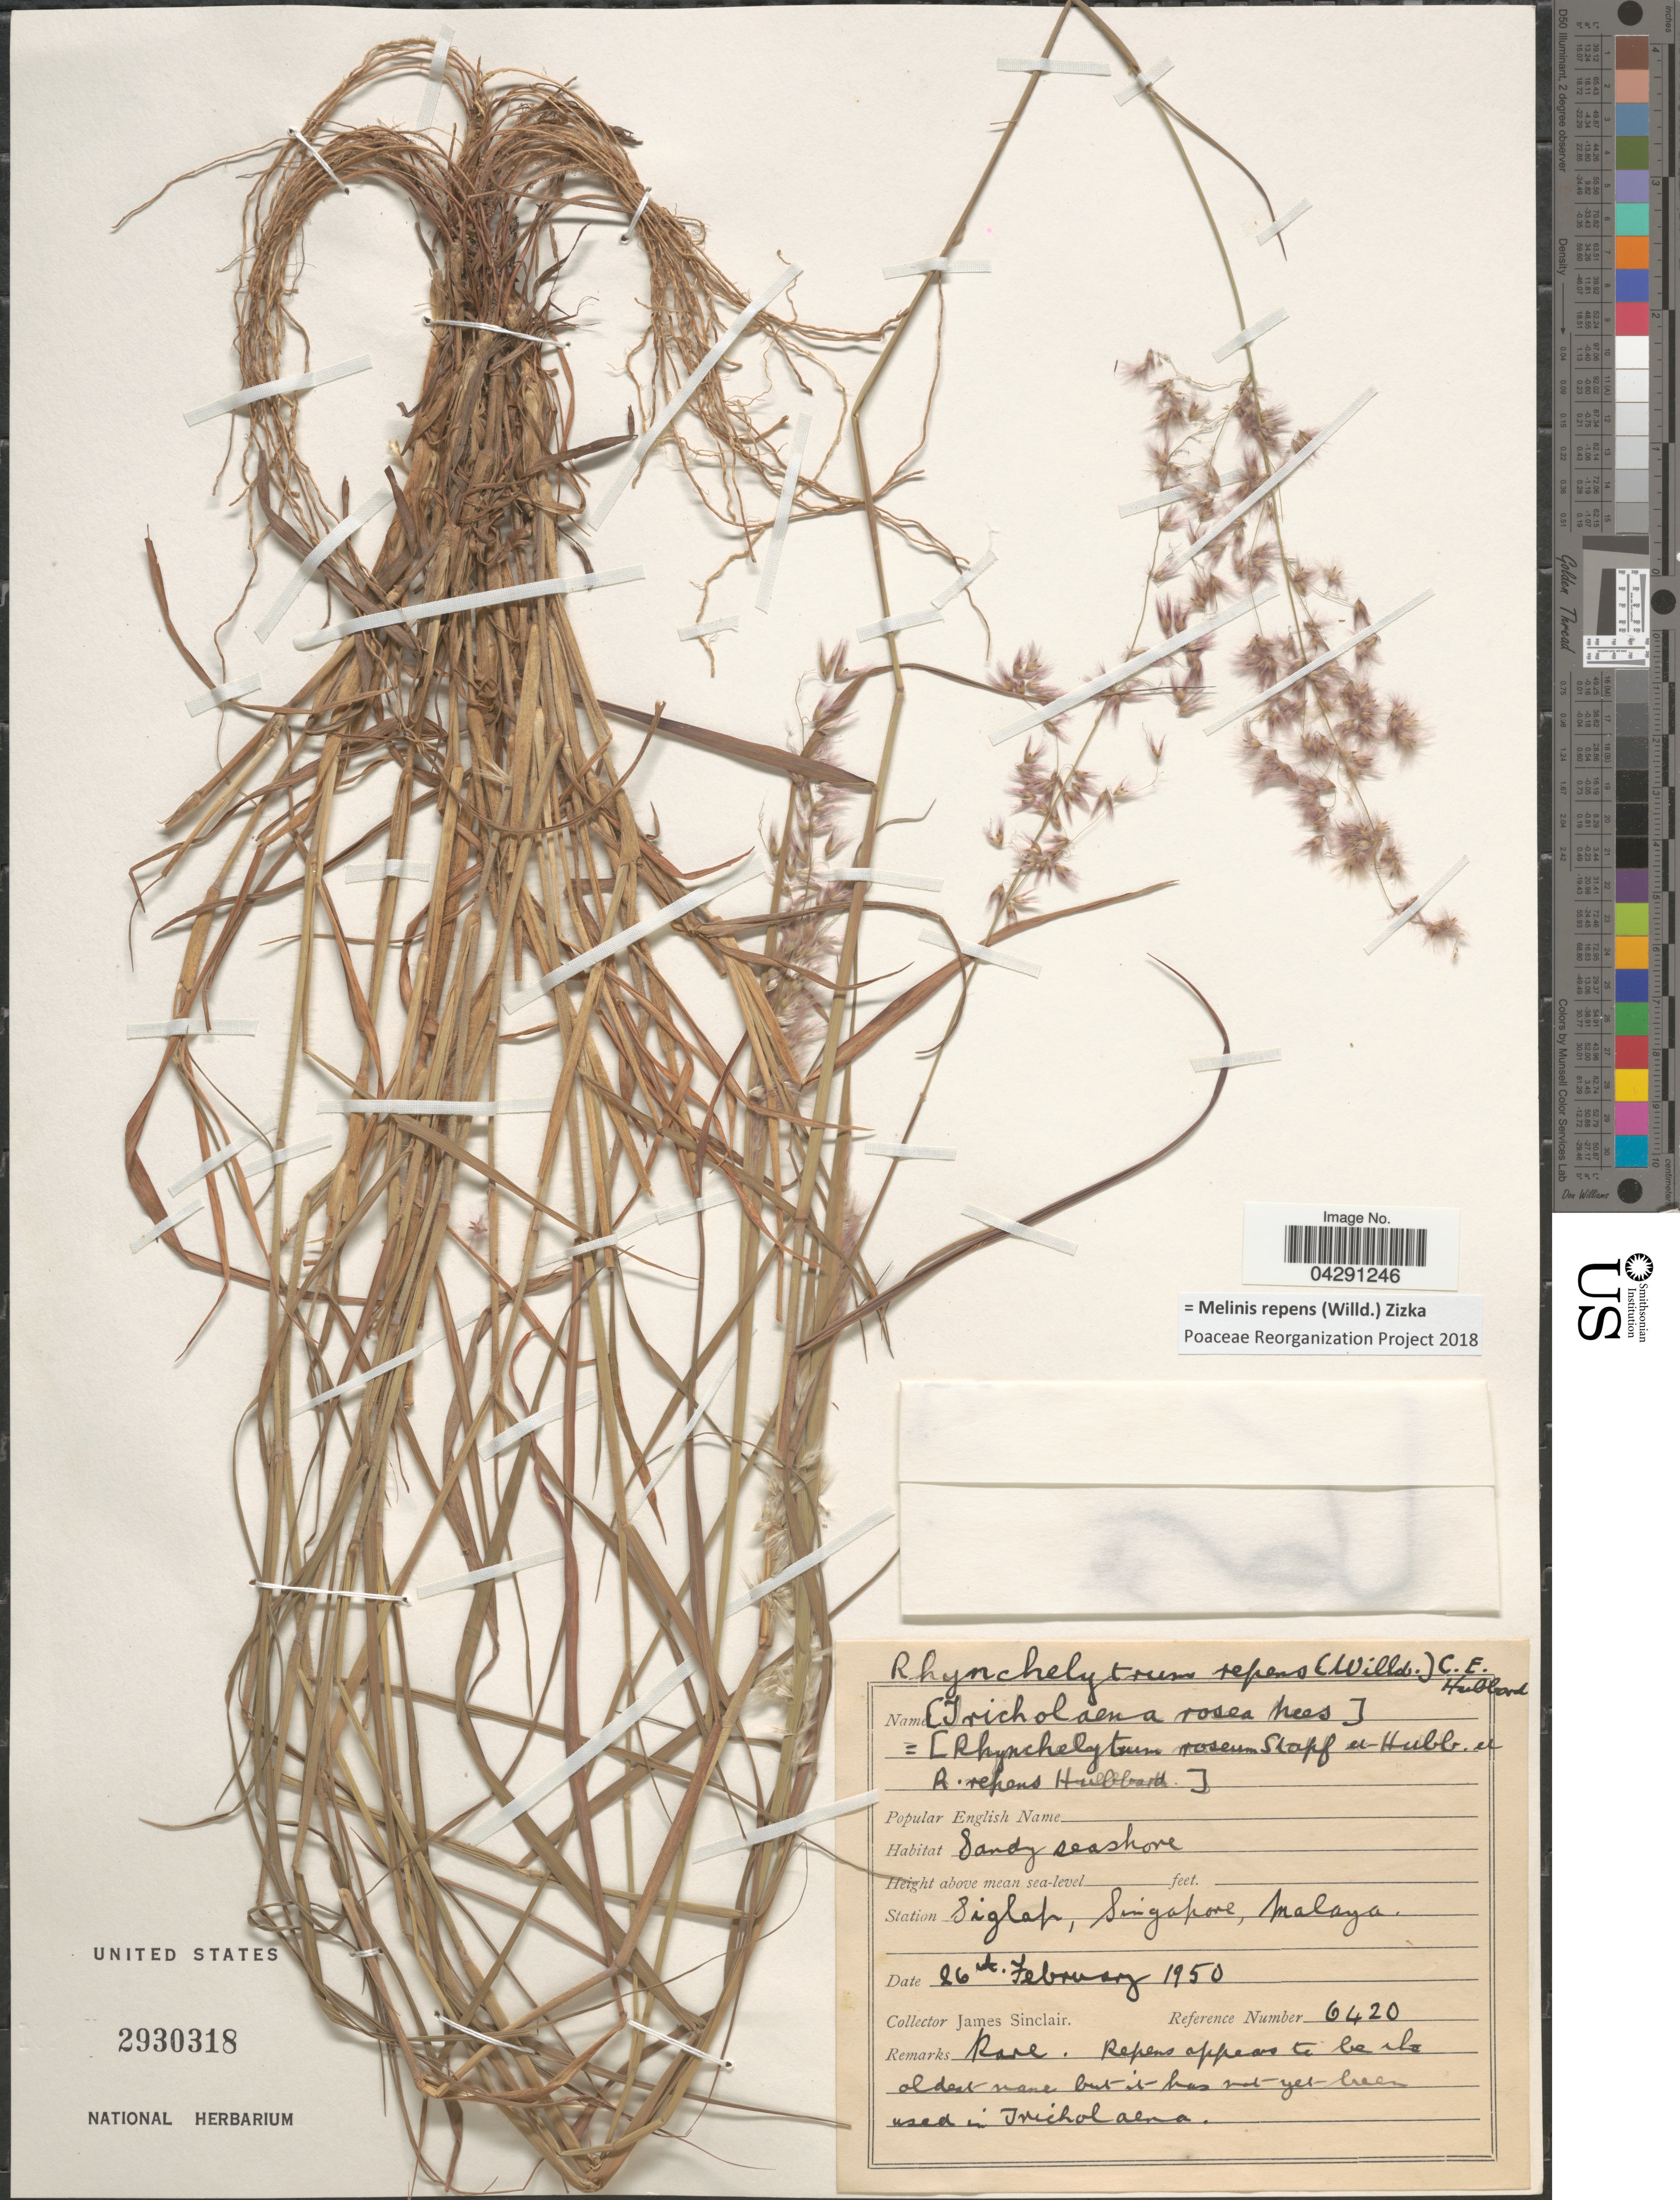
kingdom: Plantae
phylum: Tracheophyta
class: Liliopsida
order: Poales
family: Poaceae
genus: Melinis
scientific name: Melinis repens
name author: (Willd.) Zizka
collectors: J. Sinclair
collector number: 6420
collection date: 1950-02-26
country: Singapore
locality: Station siglap, Malaya.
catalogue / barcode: US 2930318